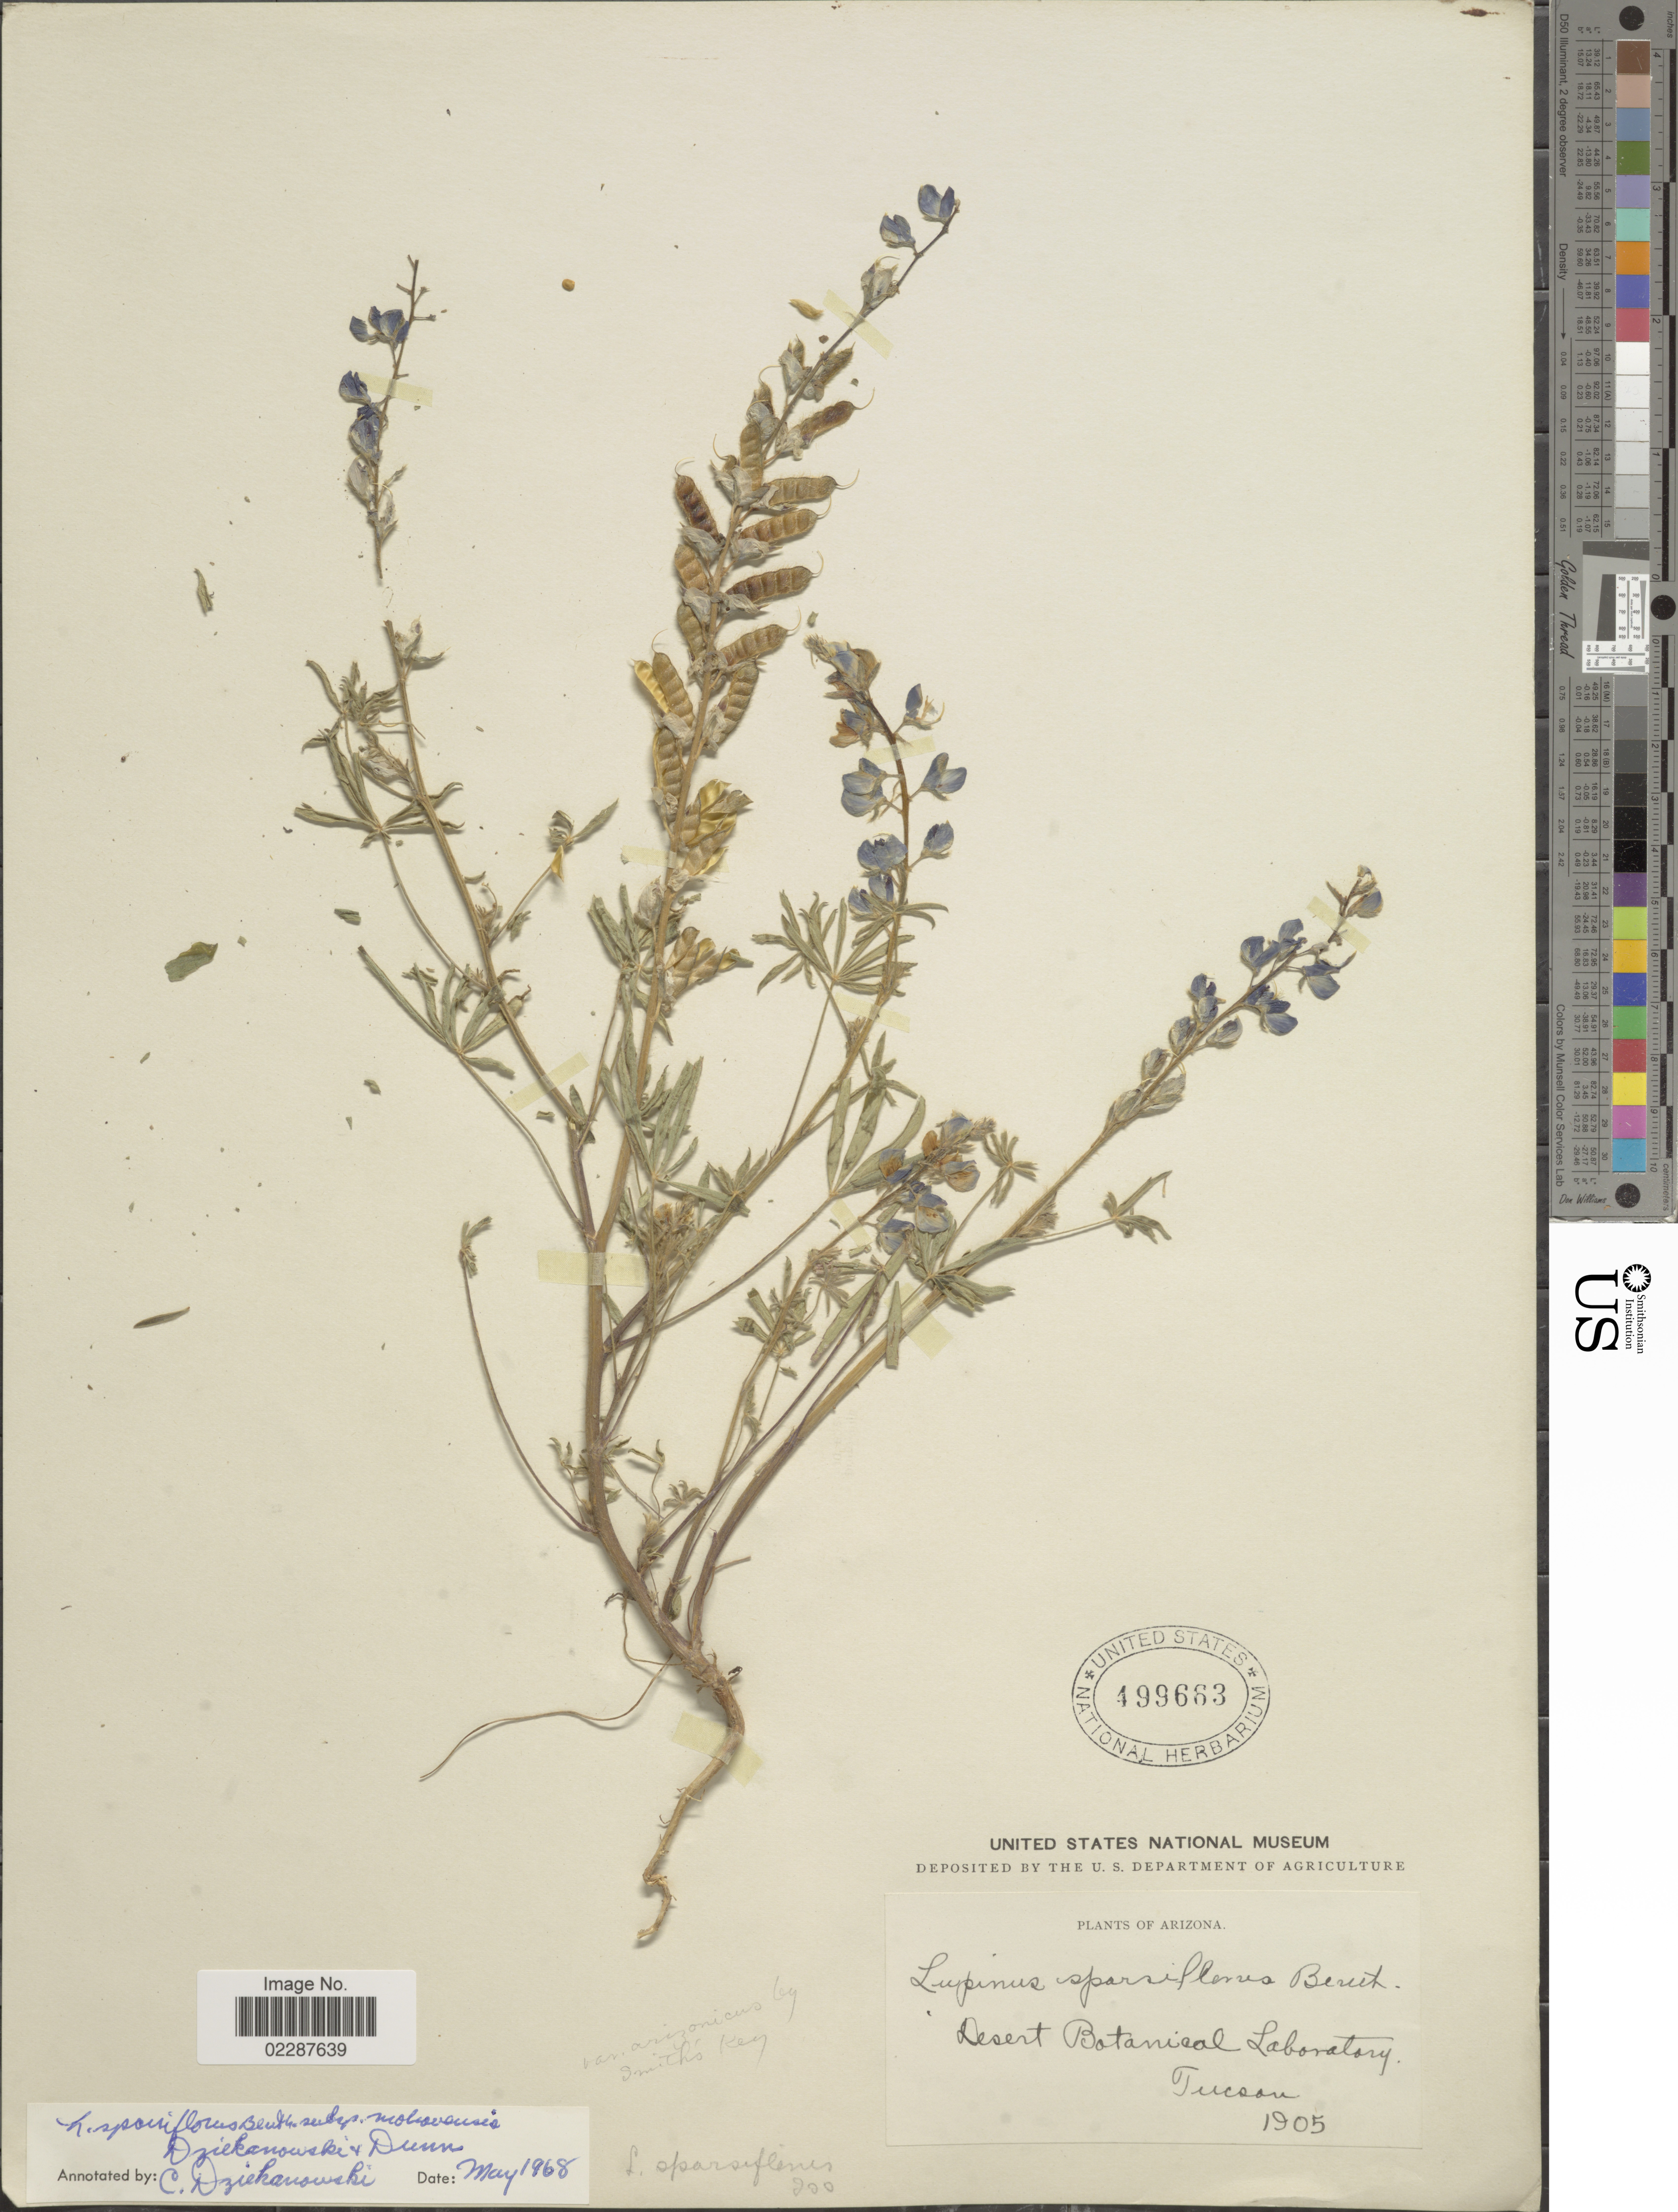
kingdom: Plantae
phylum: Tracheophyta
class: Magnoliopsida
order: Fabales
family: Fabaceae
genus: Lupinus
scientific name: Lupinus sparsiflorus subsp. mohavensis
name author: Dziekanowski & D.B. Dunn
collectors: Desert Botanical Garden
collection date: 1905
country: United States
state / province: Arizona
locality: Tucson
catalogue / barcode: US 499663